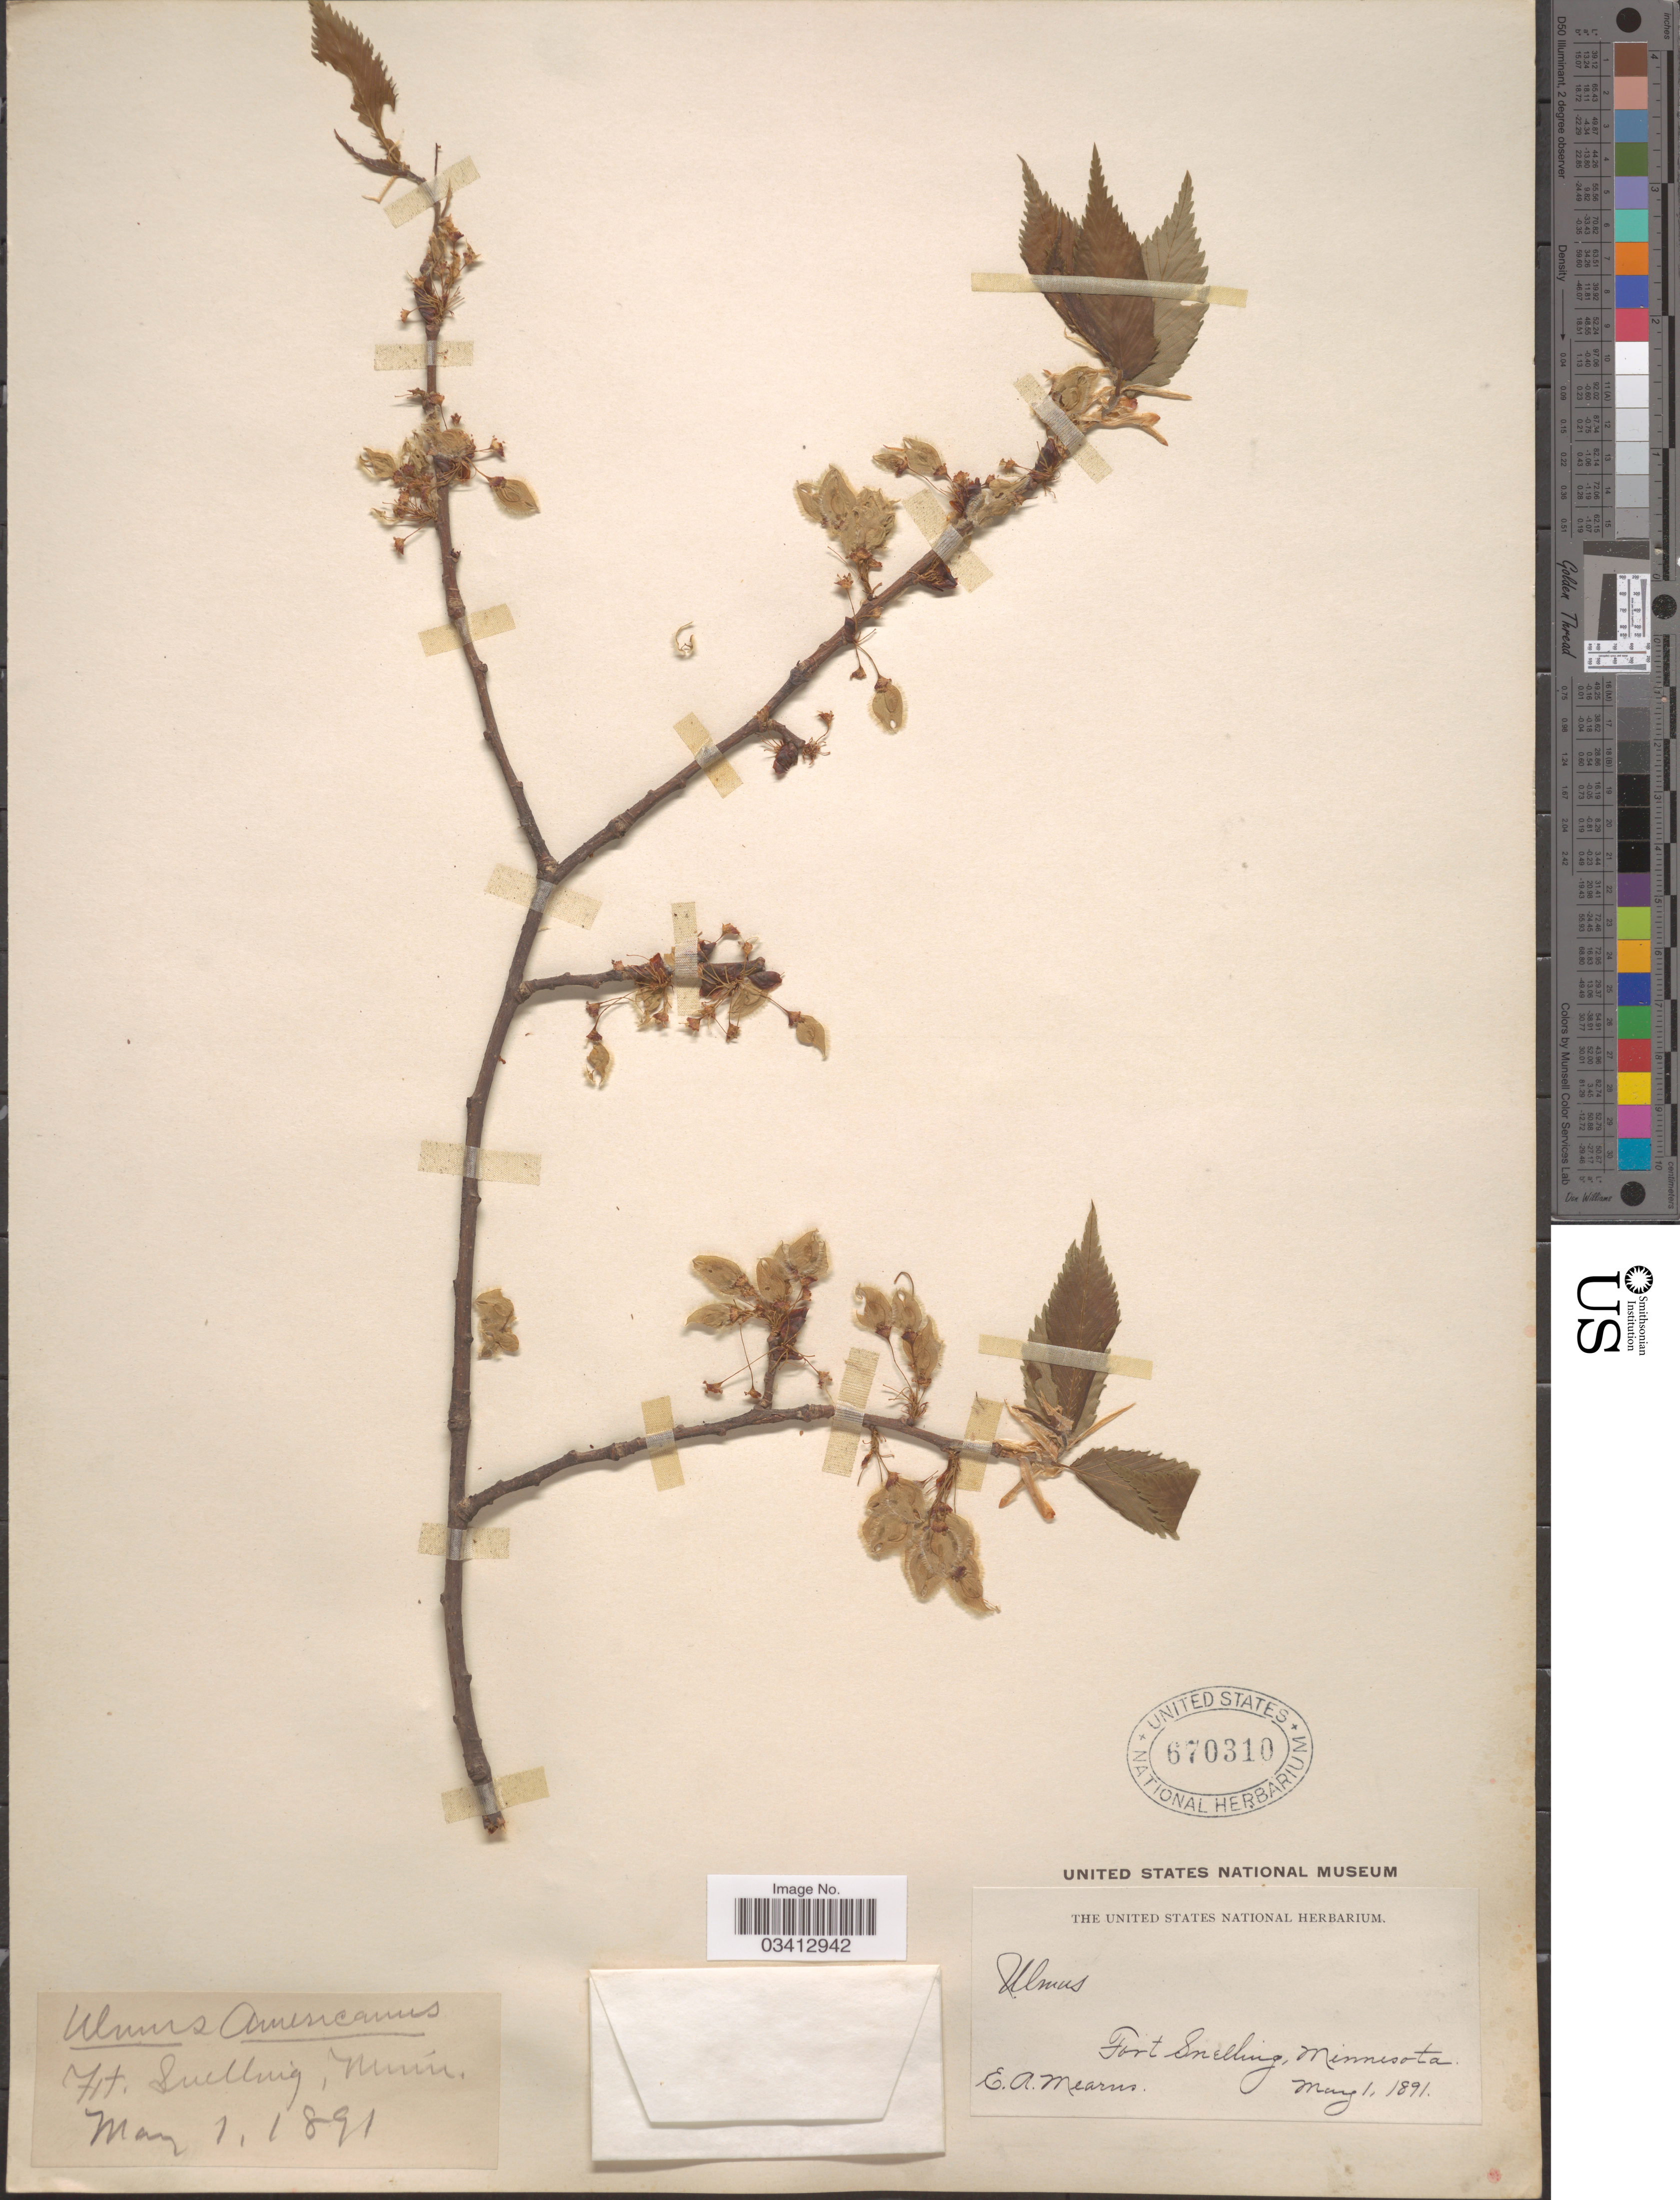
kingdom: Plantae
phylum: Tracheophyta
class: Magnoliopsida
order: Rosales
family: Ulmaceae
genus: Ulmus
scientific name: Ulmus americana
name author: L.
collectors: E. A. Mearns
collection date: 1891-05-01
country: United States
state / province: Minnesota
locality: Fort Snelling.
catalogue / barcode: US 670310